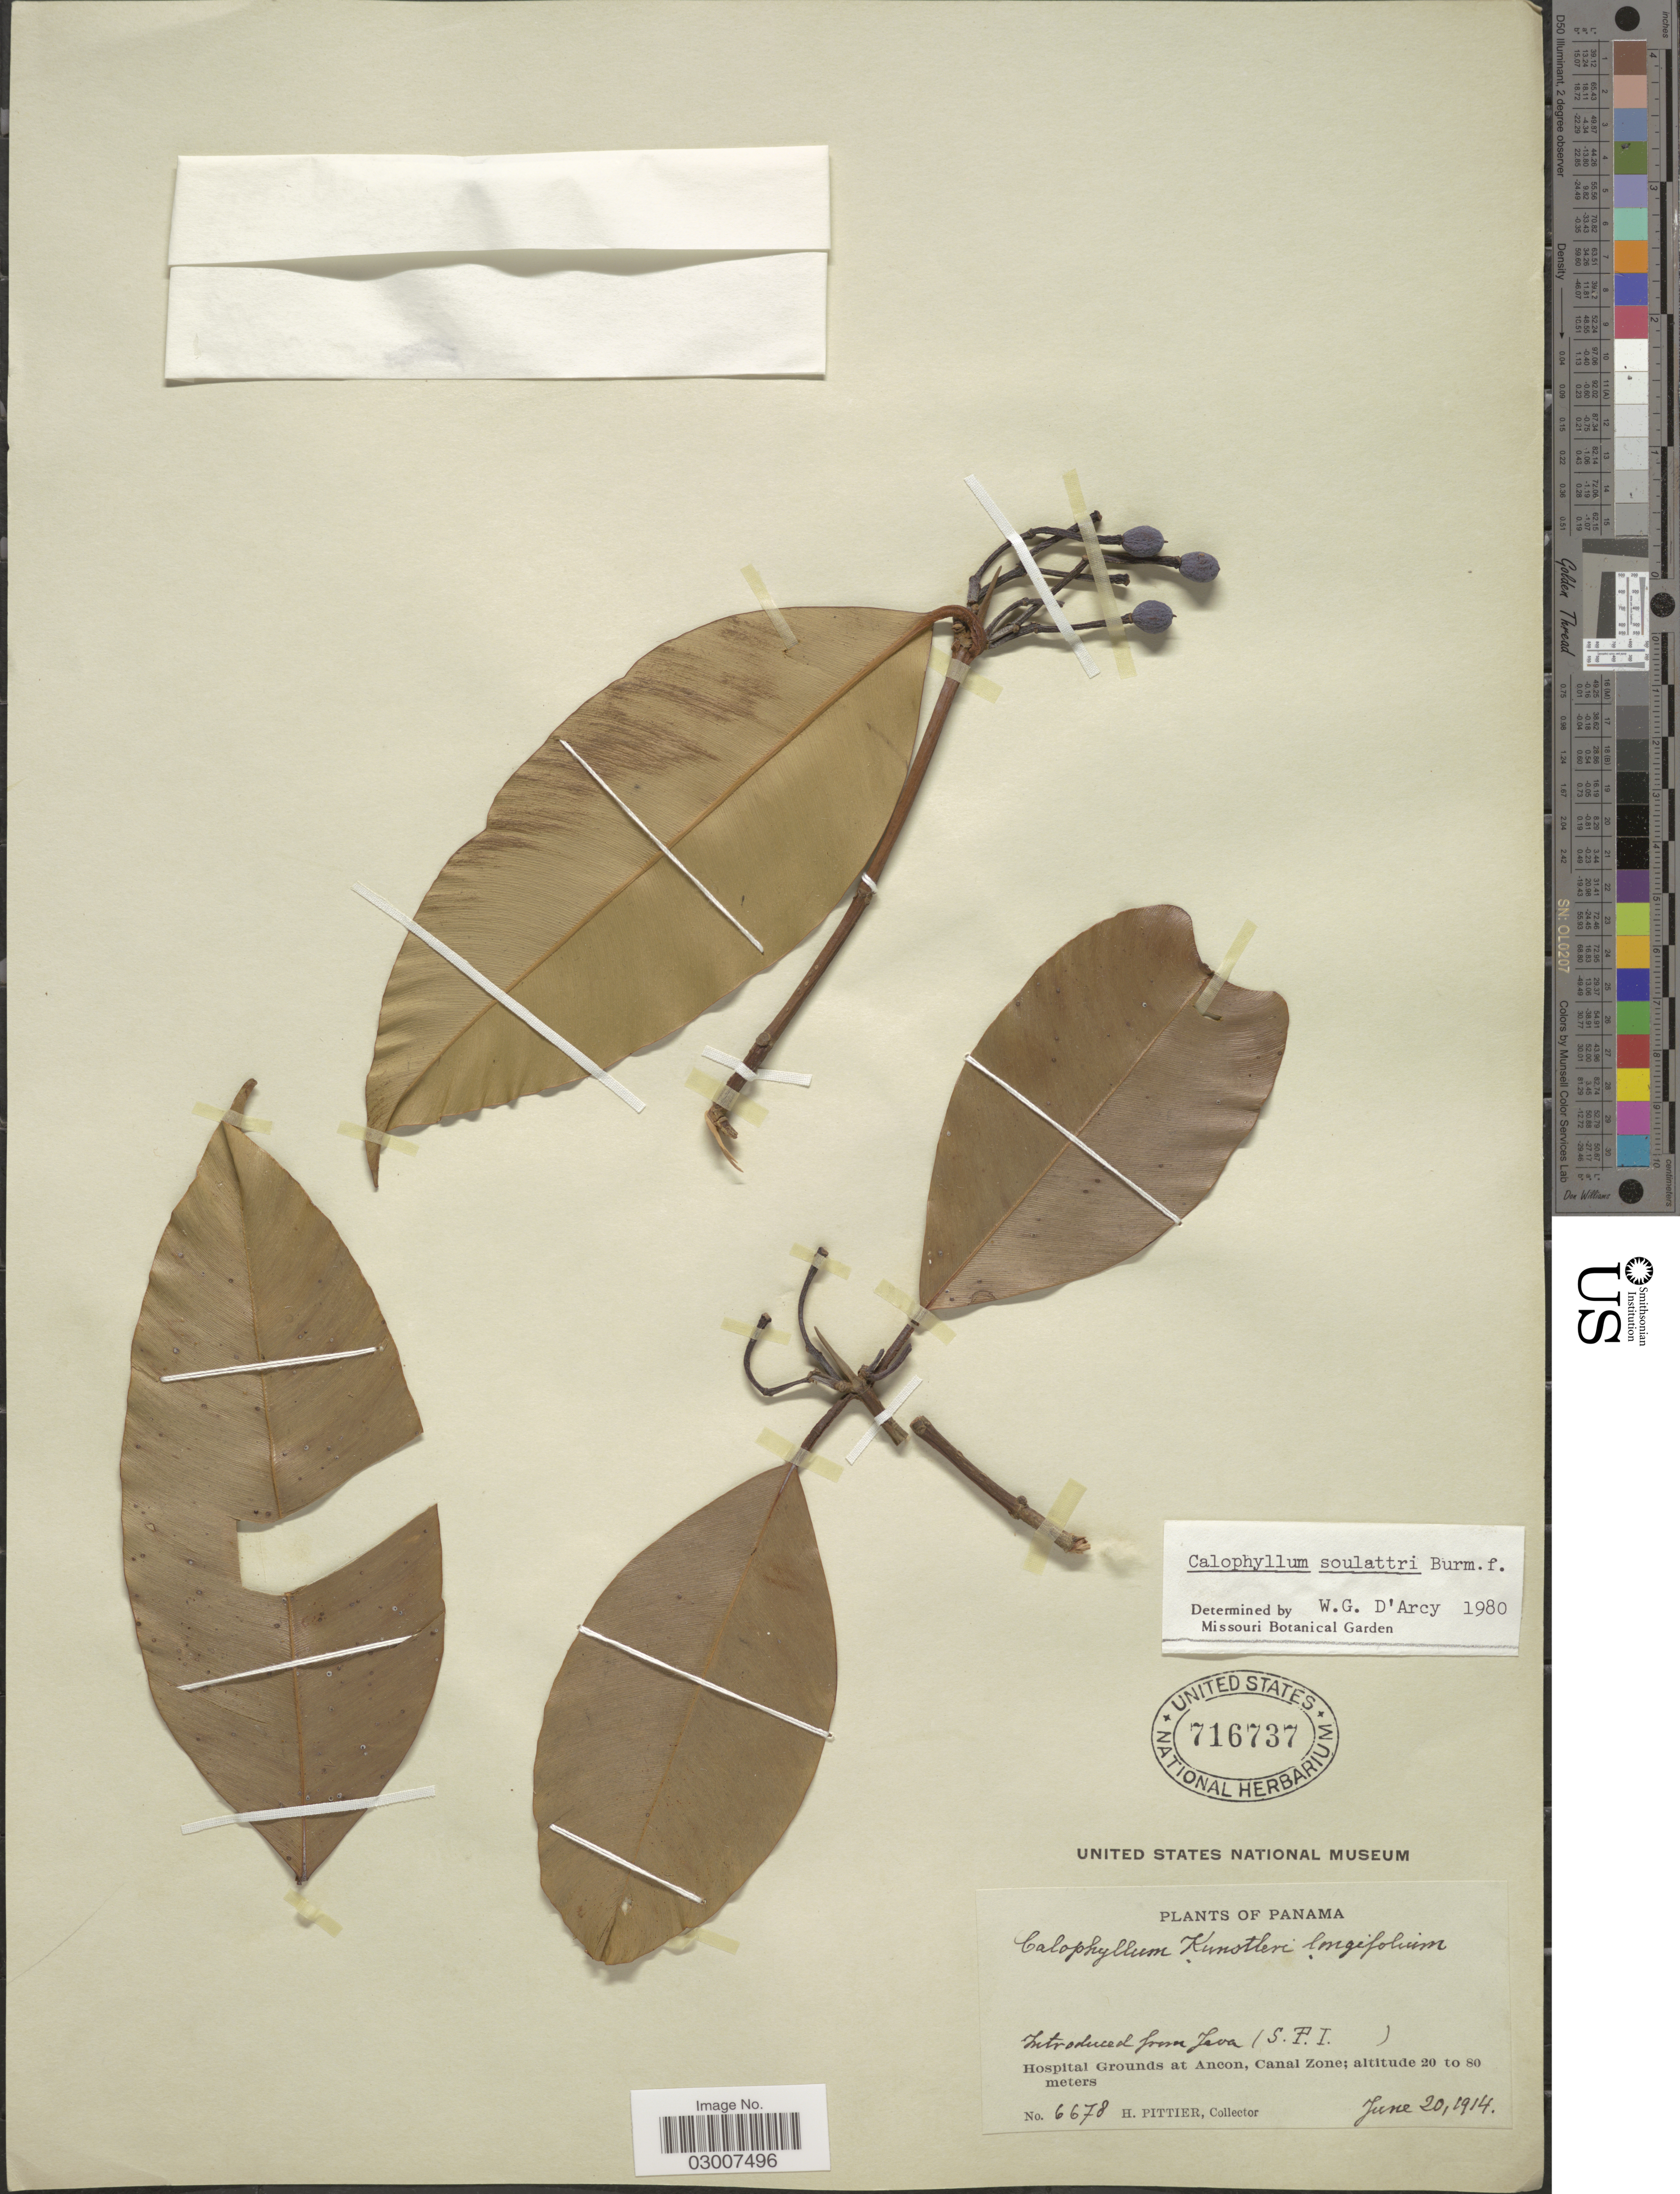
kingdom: Plantae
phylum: Tracheophyta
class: Magnoliopsida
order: Malpighiales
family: Calophyllaceae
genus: Calophyllum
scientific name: Calophyllum soulattri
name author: Burm. f.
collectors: H. F. Pittier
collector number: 6678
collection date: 1914-06-20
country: Panama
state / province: Colón / Panamá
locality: Hospital Grounds at Ancon, Canal Zone.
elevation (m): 20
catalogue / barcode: US 716737